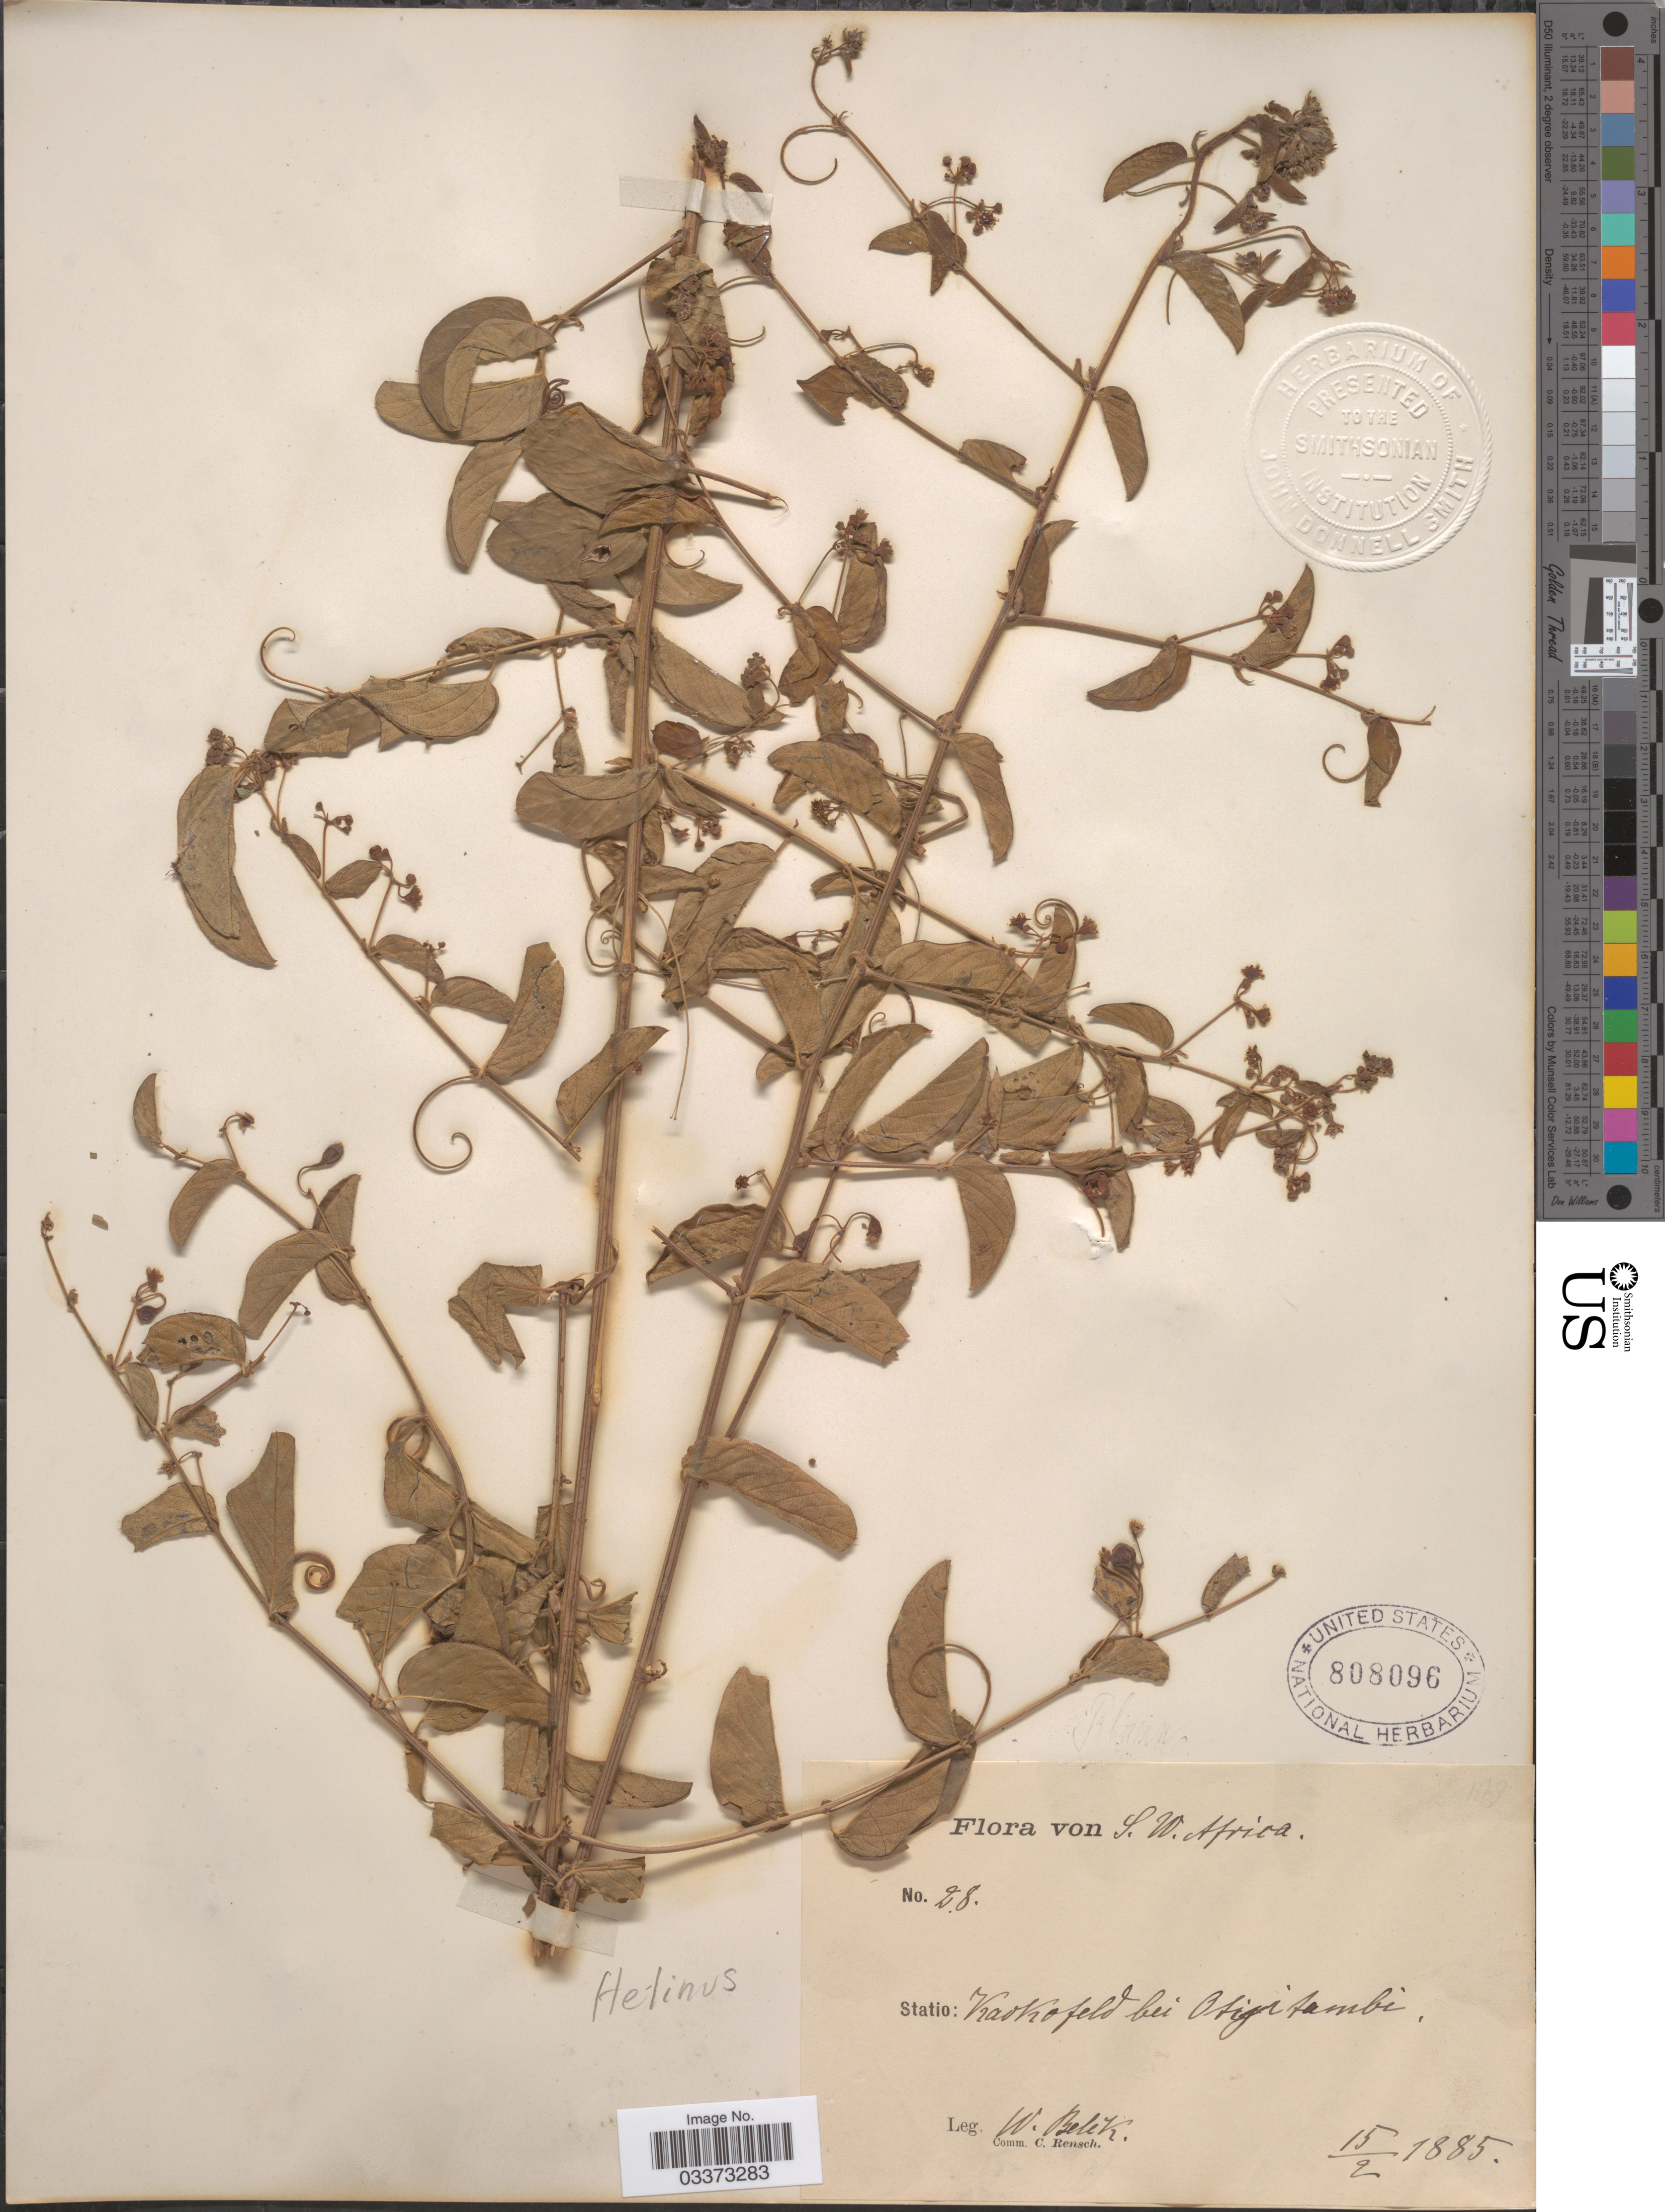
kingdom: Plantae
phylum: Tracheophyta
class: Magnoliopsida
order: Rosales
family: Rhamnaceae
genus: Helinus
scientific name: Helinus ovatus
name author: E. Mey. ex Sond.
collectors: W. Belek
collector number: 28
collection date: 1885-02-15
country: Namibia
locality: S.W. Africa. Statio: Kaokofeld bei Otjitambi.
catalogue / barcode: US 808096